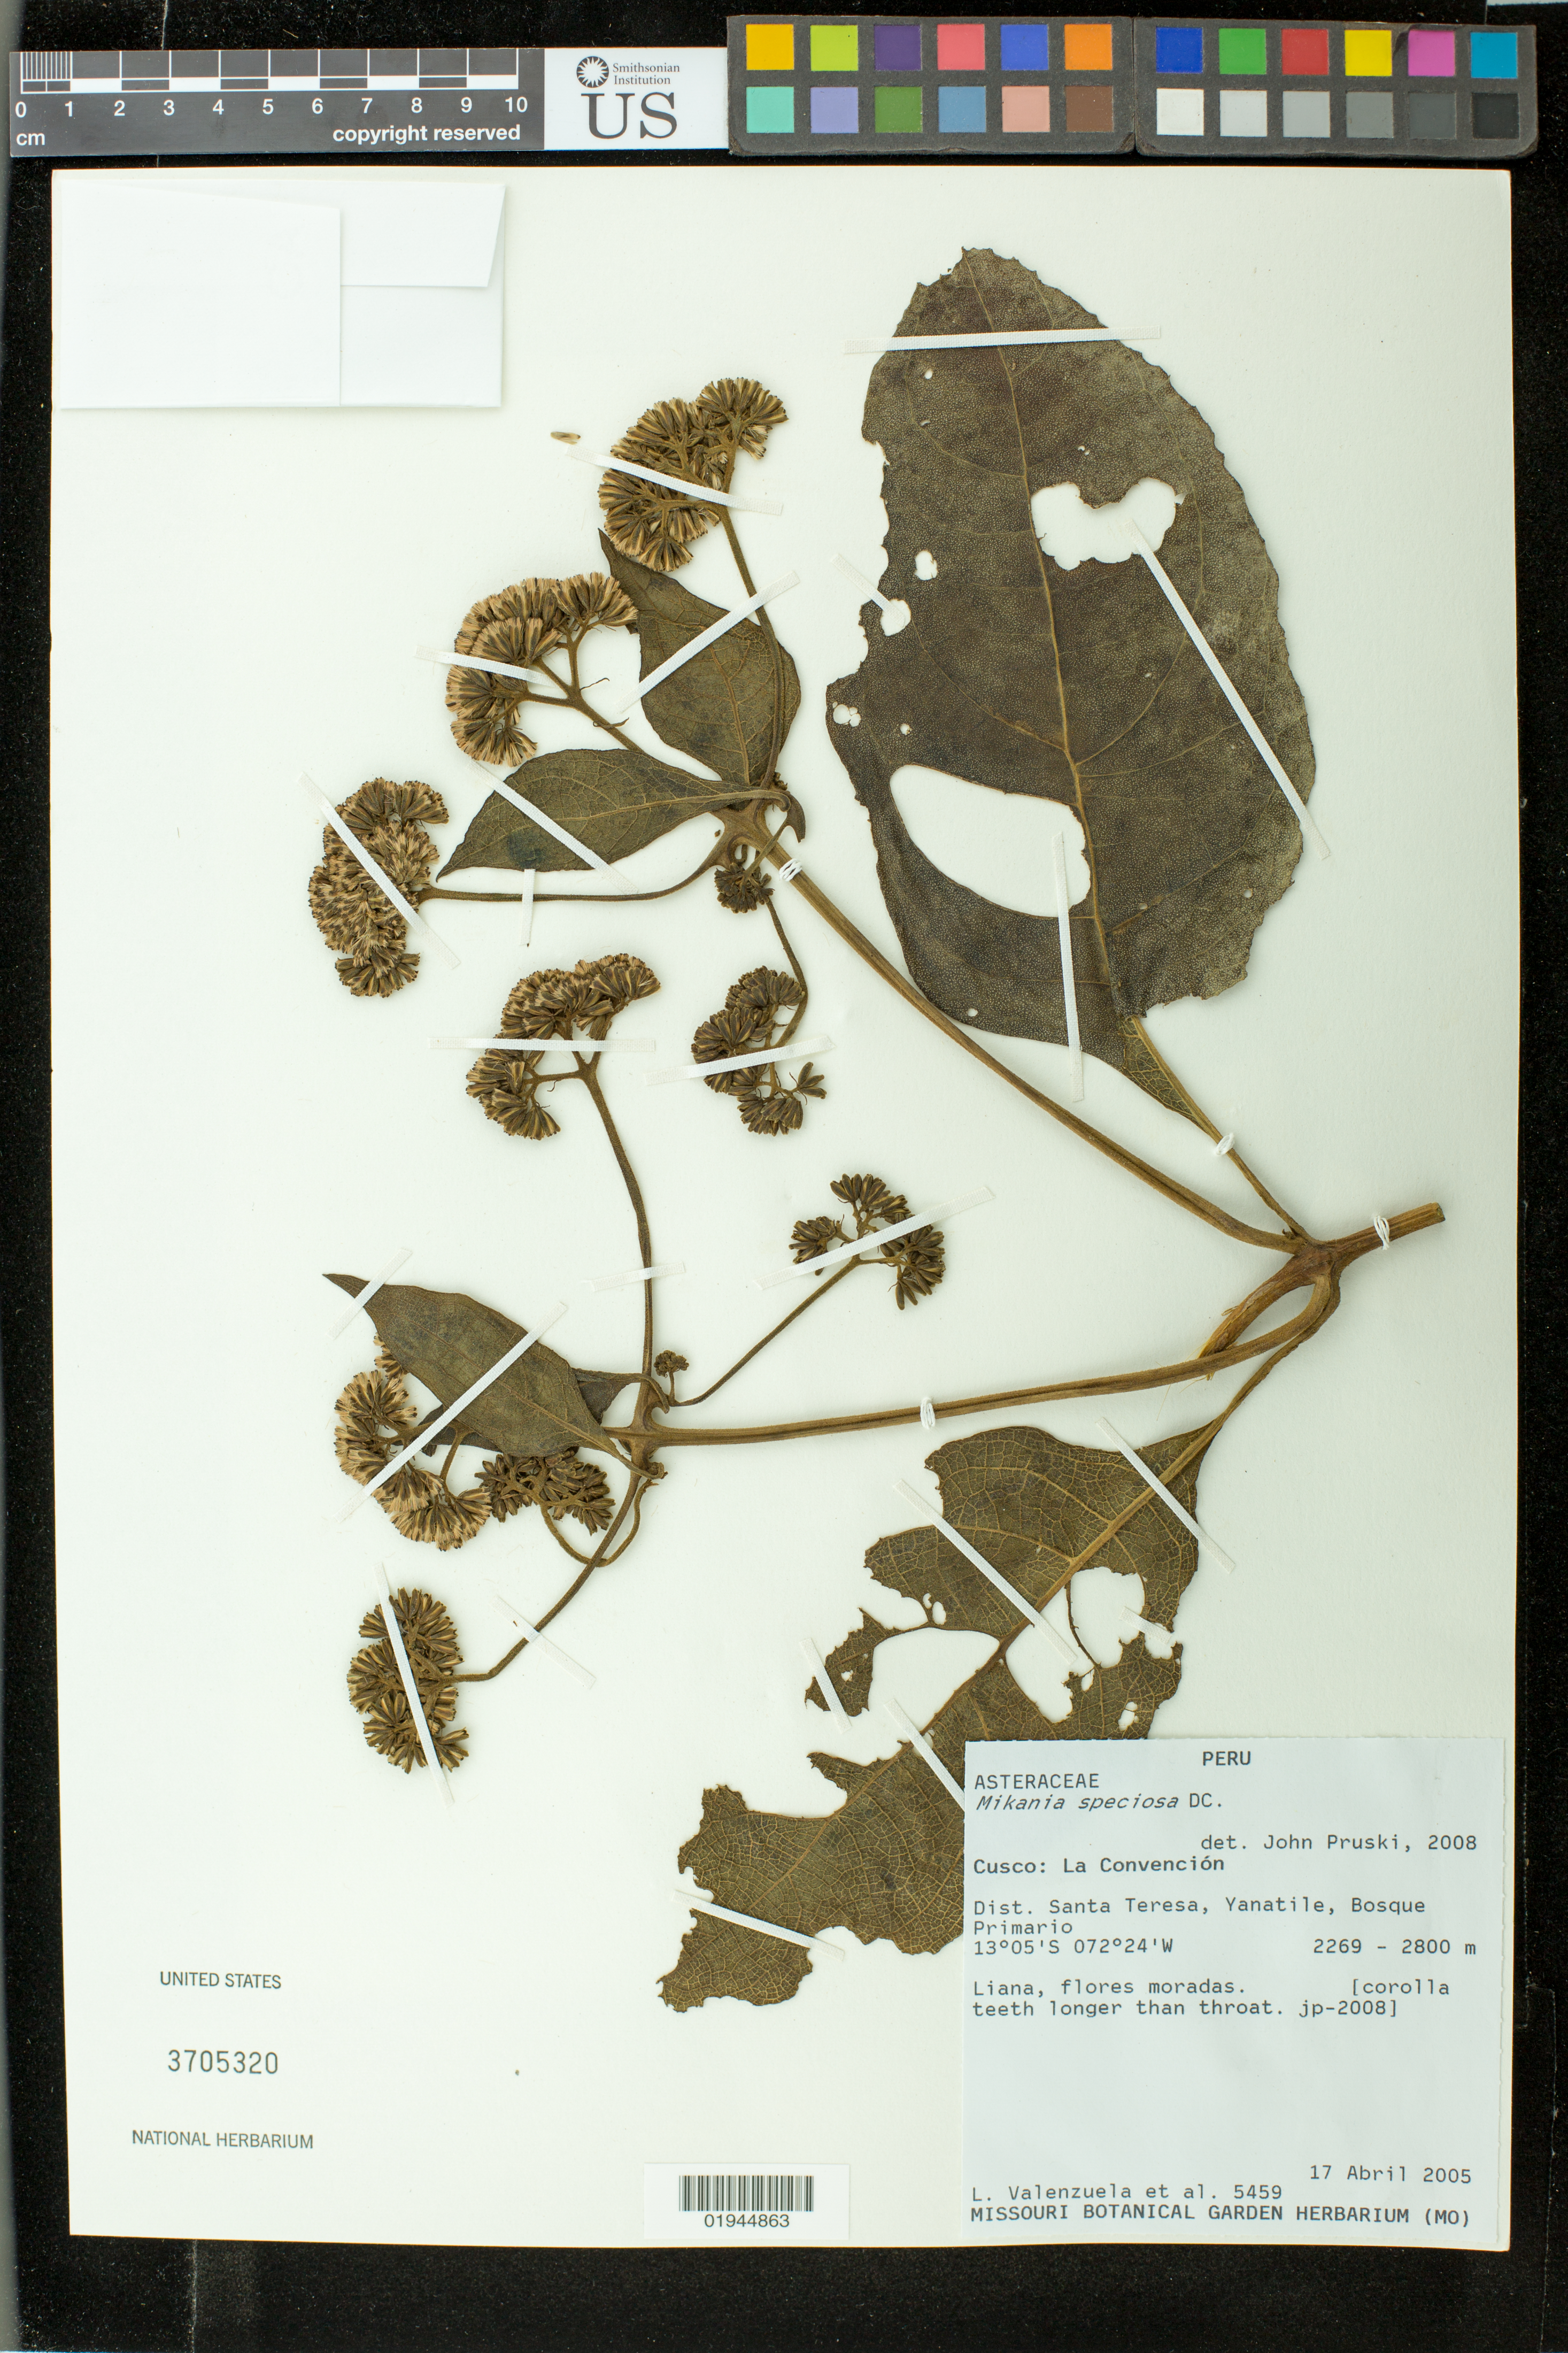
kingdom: Plantae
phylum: Tracheophyta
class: Magnoliopsida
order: Asterales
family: Asteraceae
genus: Mikania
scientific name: Mikania speciosa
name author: DC.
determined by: Pruski, J. F.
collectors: L. Valenzuela & et al.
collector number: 5459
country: Peru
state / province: Cusco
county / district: La Convención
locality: Dist. Santa Teresa, Yanatile.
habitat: bosque primario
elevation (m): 2269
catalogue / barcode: US 3705320